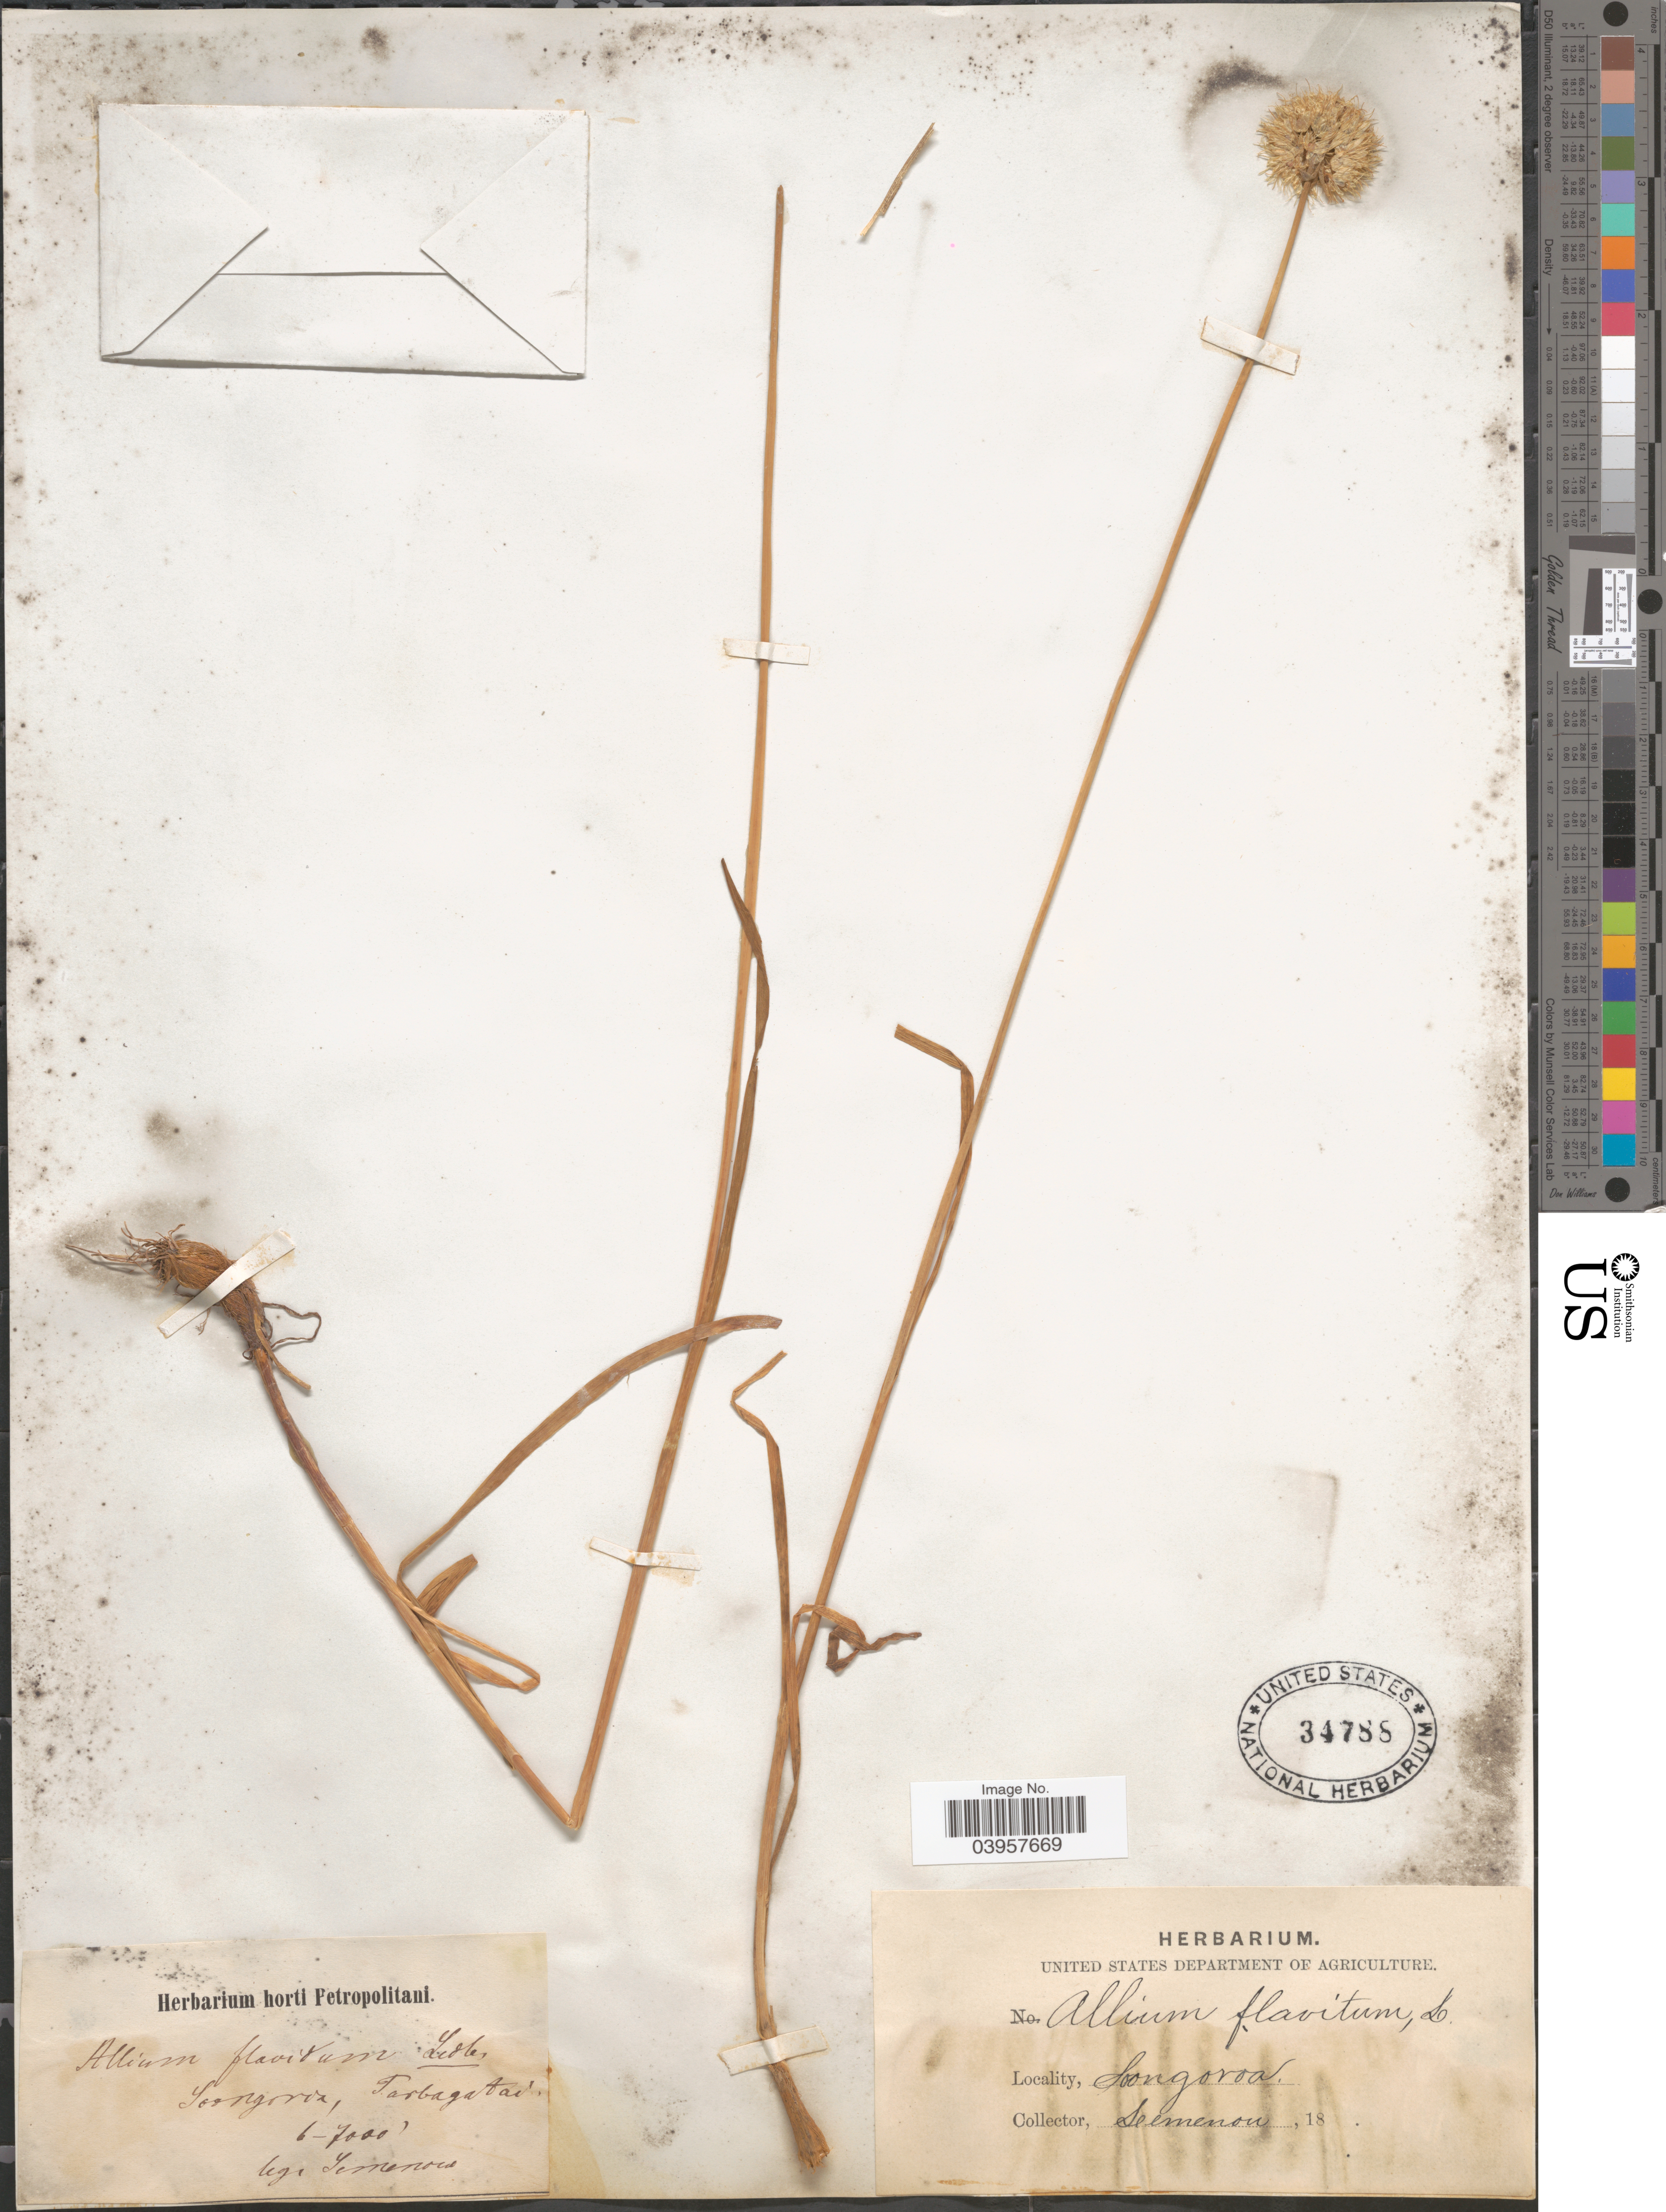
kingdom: Plantae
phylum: Tracheophyta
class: Liliopsida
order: Asparagales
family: Amaryllidaceae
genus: Allium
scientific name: Allium flavidum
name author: Ledeb.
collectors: P. P. Semenov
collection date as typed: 18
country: Kazakhstan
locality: Songoria, Tarbagatai.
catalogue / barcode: US 34788